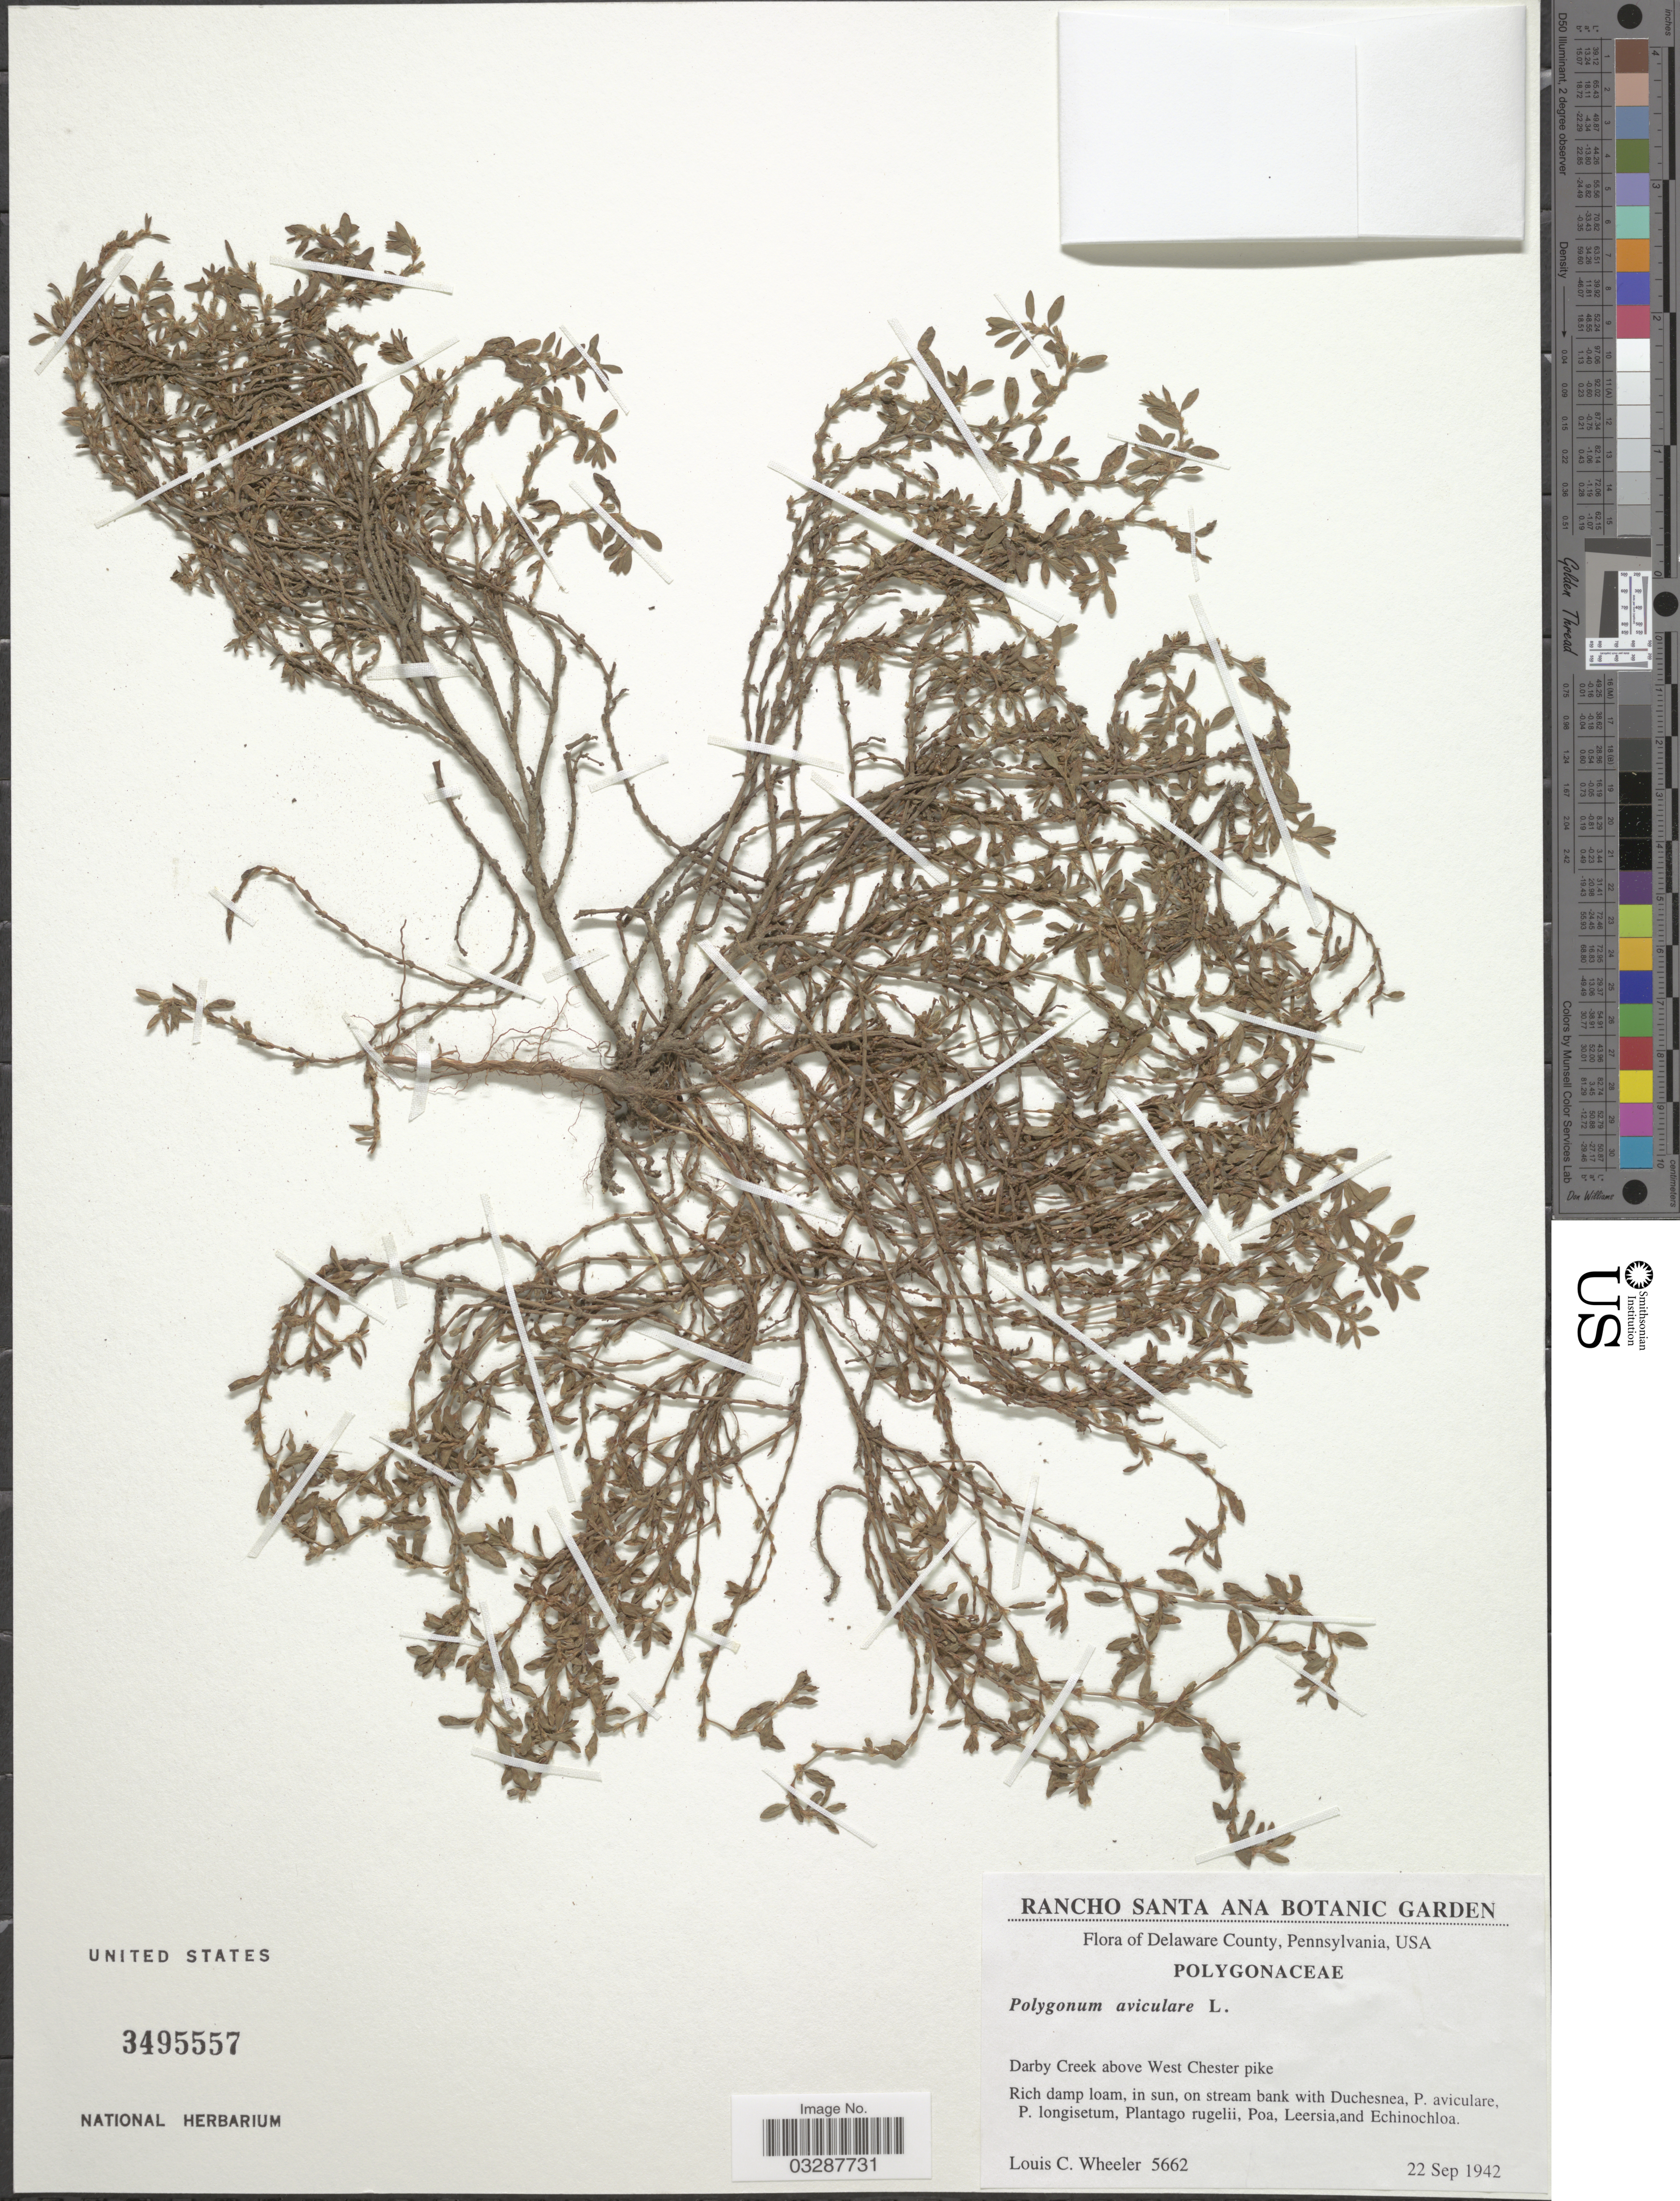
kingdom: Plantae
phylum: Tracheophyta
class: Magnoliopsida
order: Caryophyllales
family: Polygonaceae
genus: Polygonum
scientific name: Polygonum aviculare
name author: L.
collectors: L. C. Wheeler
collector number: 5662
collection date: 1942-09-22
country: United States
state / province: Pennsylvania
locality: Delaware County. Darby Creek above West Chester pike.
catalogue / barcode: US 3495557